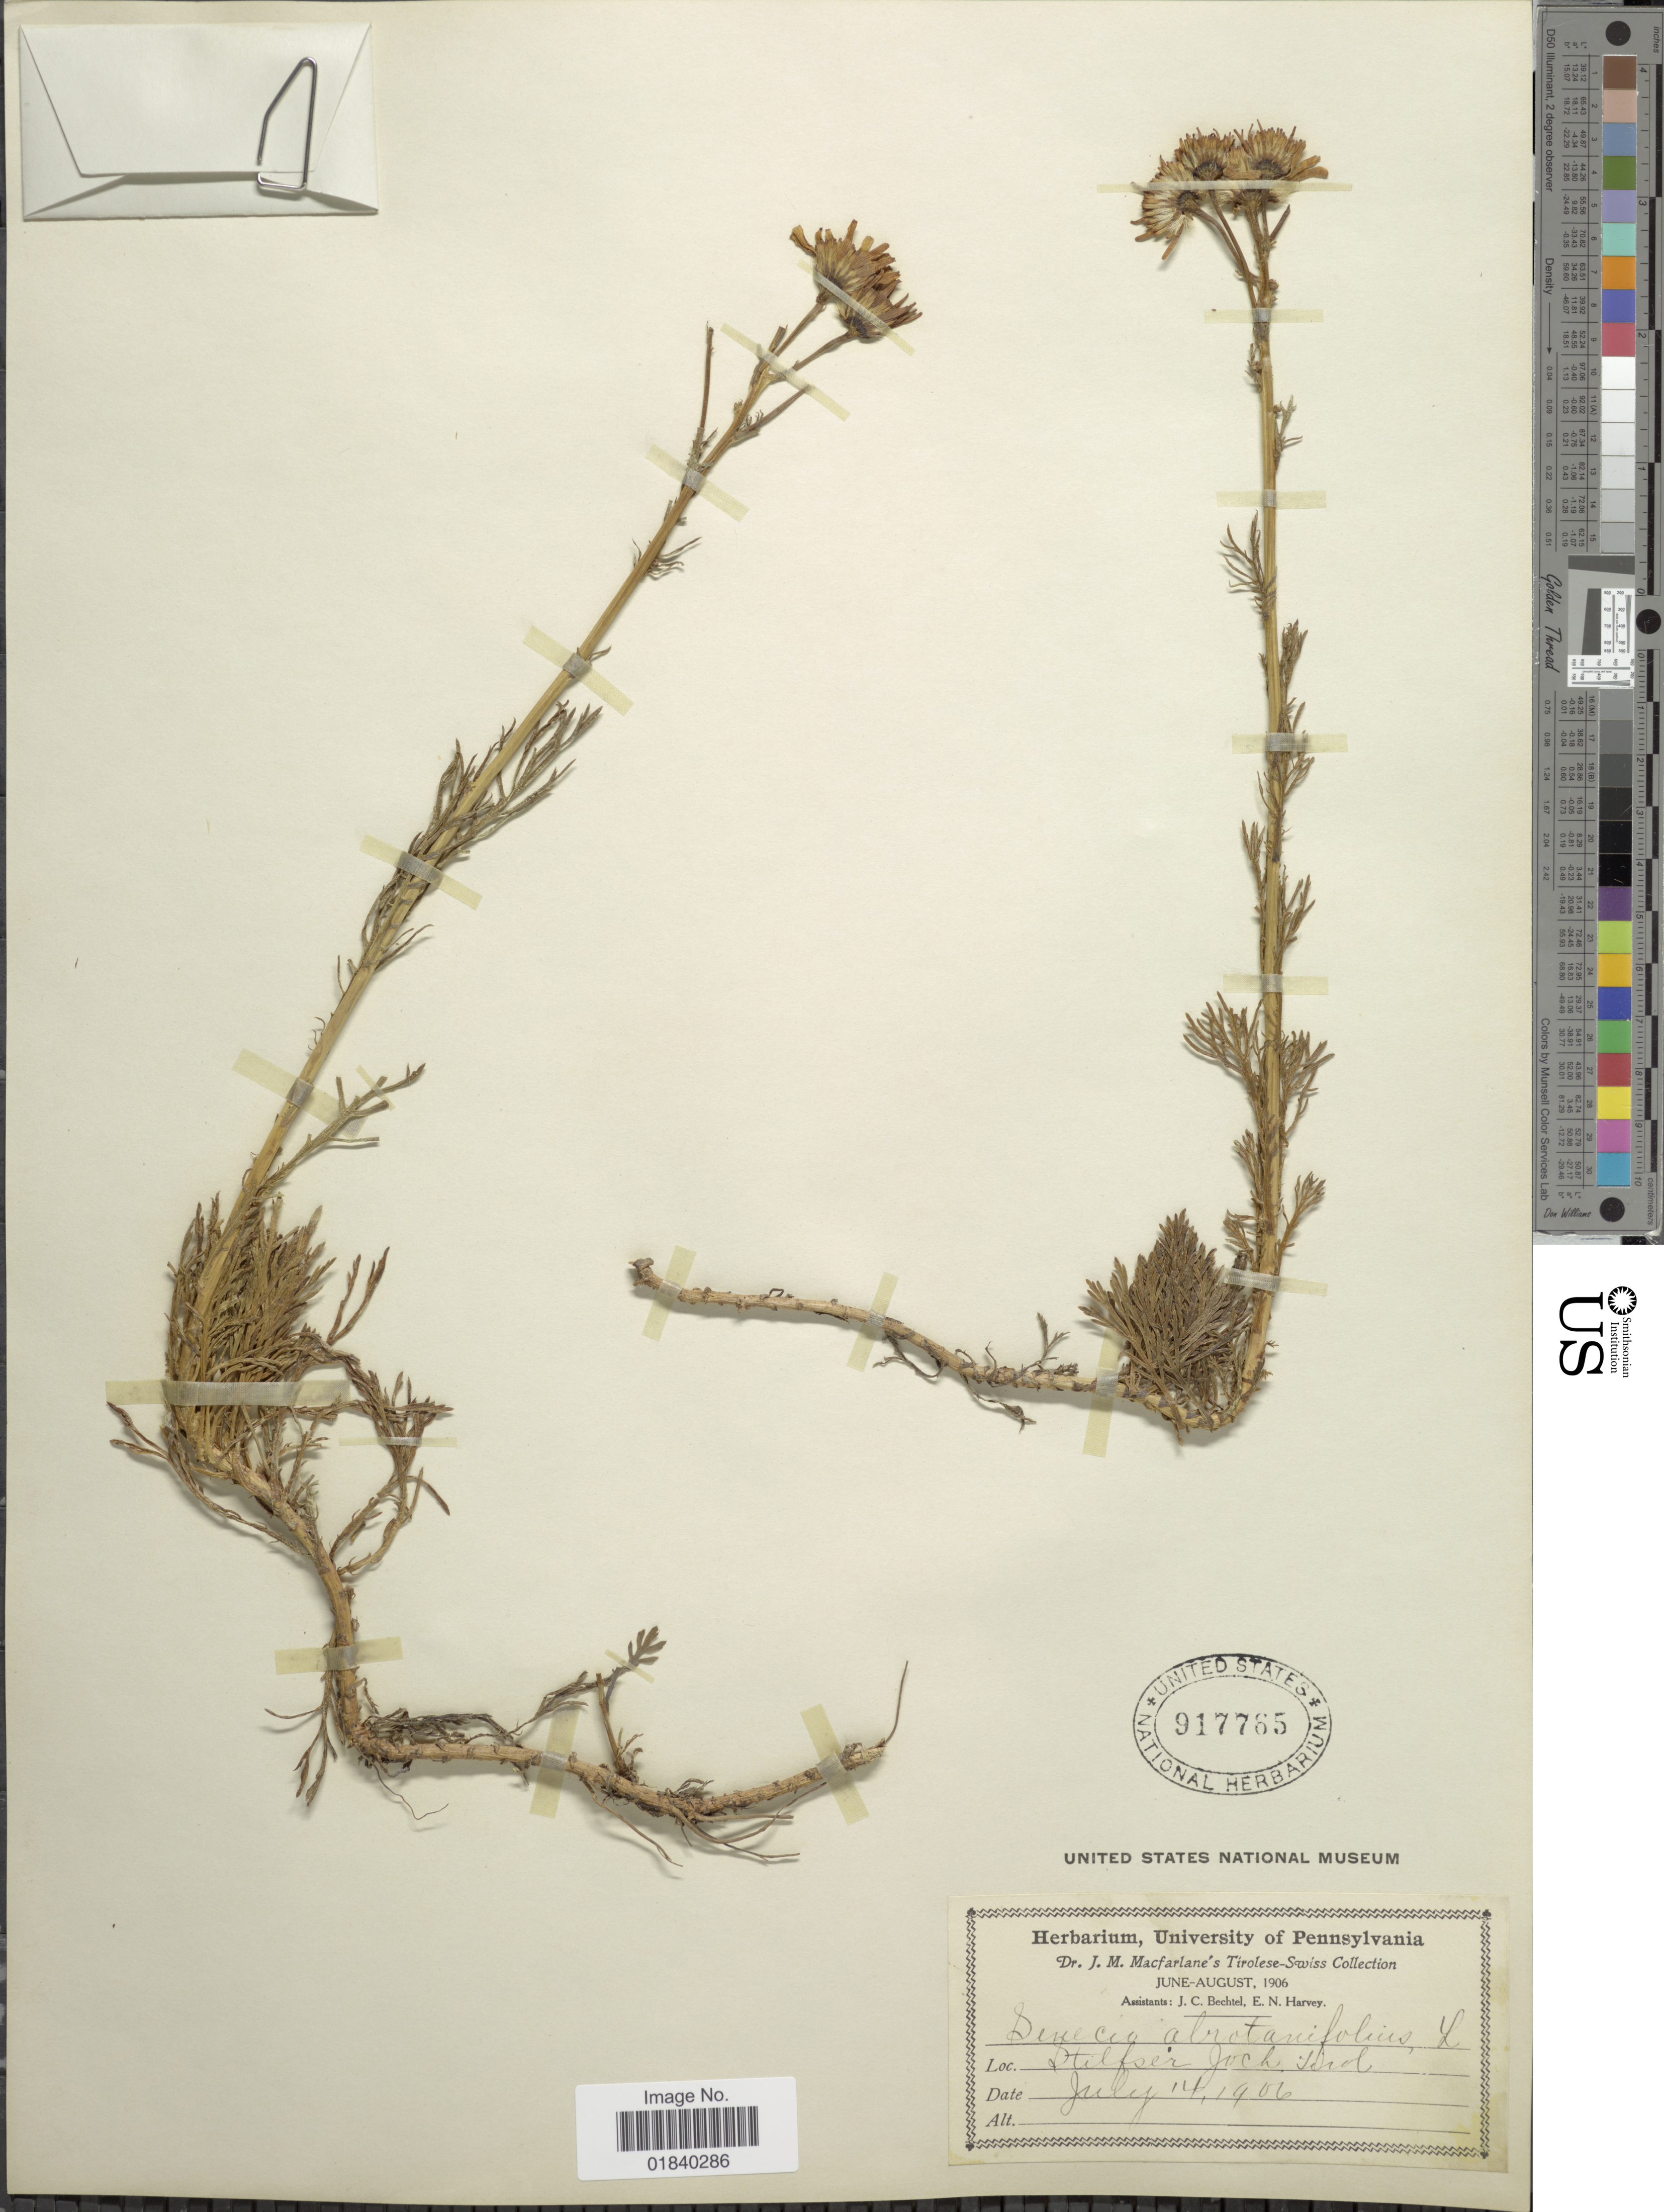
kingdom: Plantae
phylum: Tracheophyta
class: Magnoliopsida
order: Asterales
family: Asteraceae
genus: Jacobaea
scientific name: Jacobaea abrotanifolia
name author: (L.) Moench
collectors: J. Macfarlane, J. Bechtel & E. Harvey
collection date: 1906-07-14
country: Italy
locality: Tirolese-Swiss. Stilfser Joch, Tirol.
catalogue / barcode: US 917765